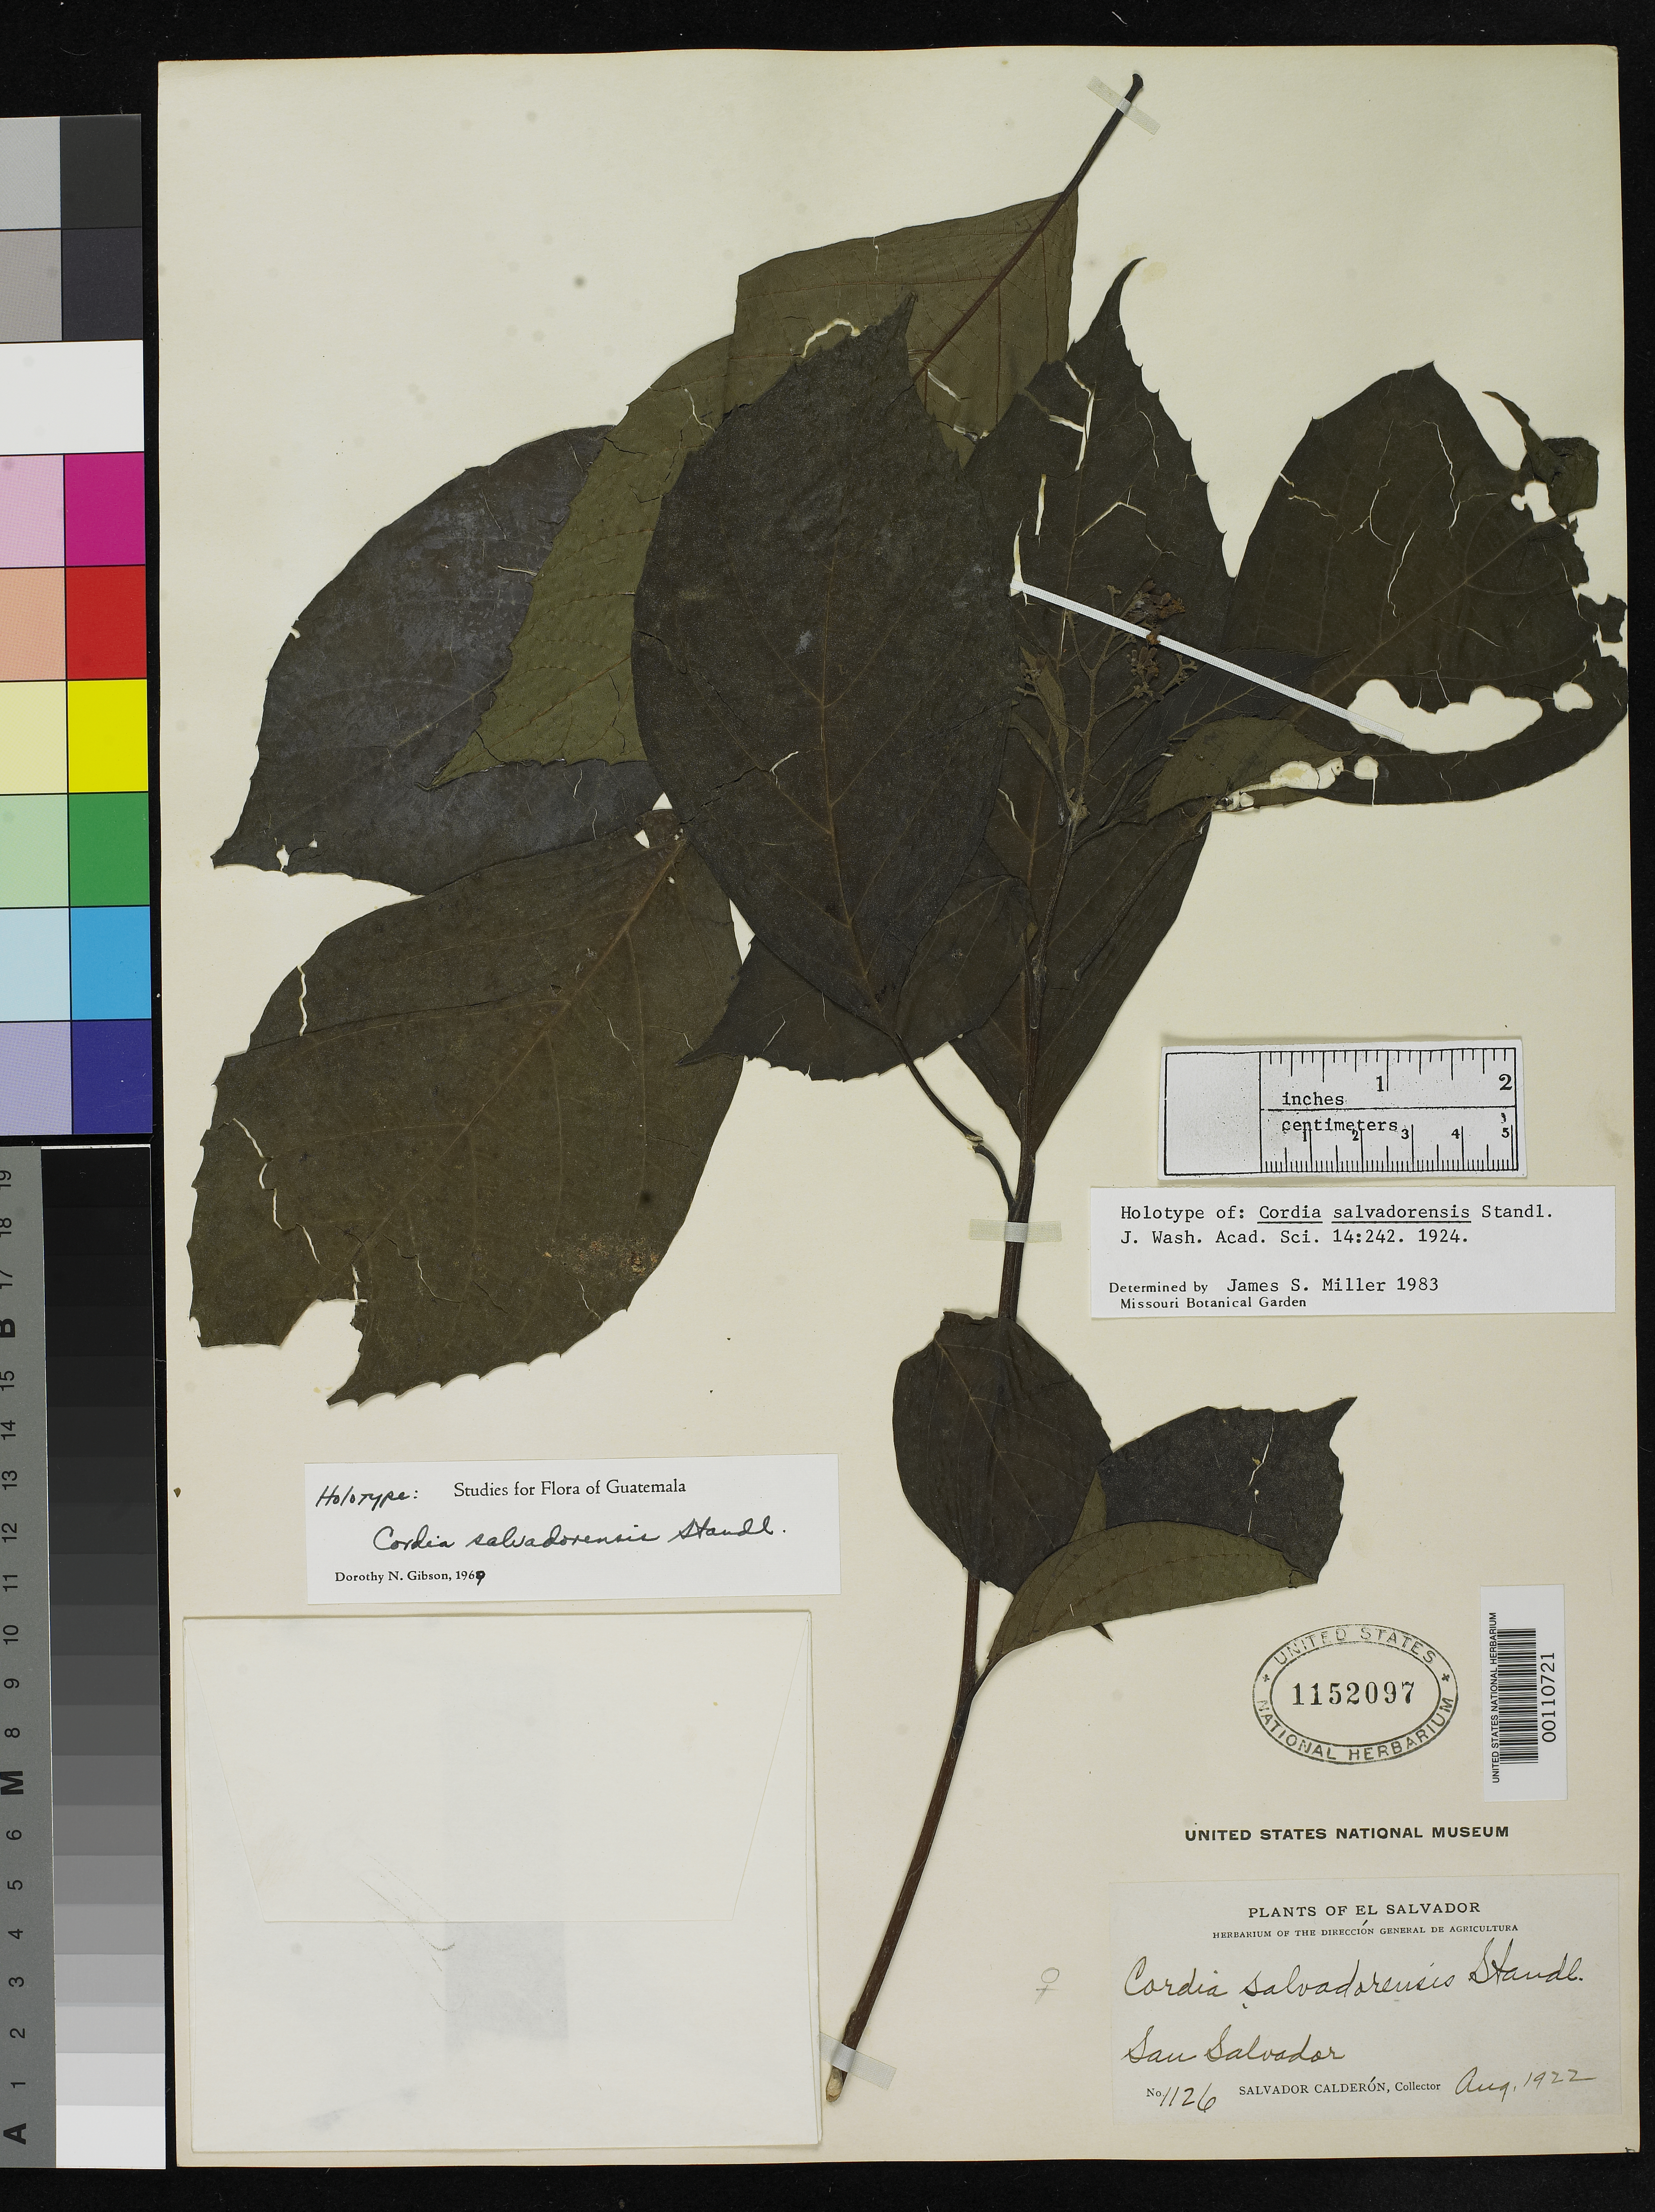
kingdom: Plantae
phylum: Tracheophyta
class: Magnoliopsida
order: Boraginales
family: Cordiaceae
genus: Cordia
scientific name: Cordia salvadorensis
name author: Standl.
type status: Holotype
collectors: S. Calderón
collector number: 1126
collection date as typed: Aug 1922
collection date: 1922-08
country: El Salvador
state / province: San Salvador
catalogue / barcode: US 1152097